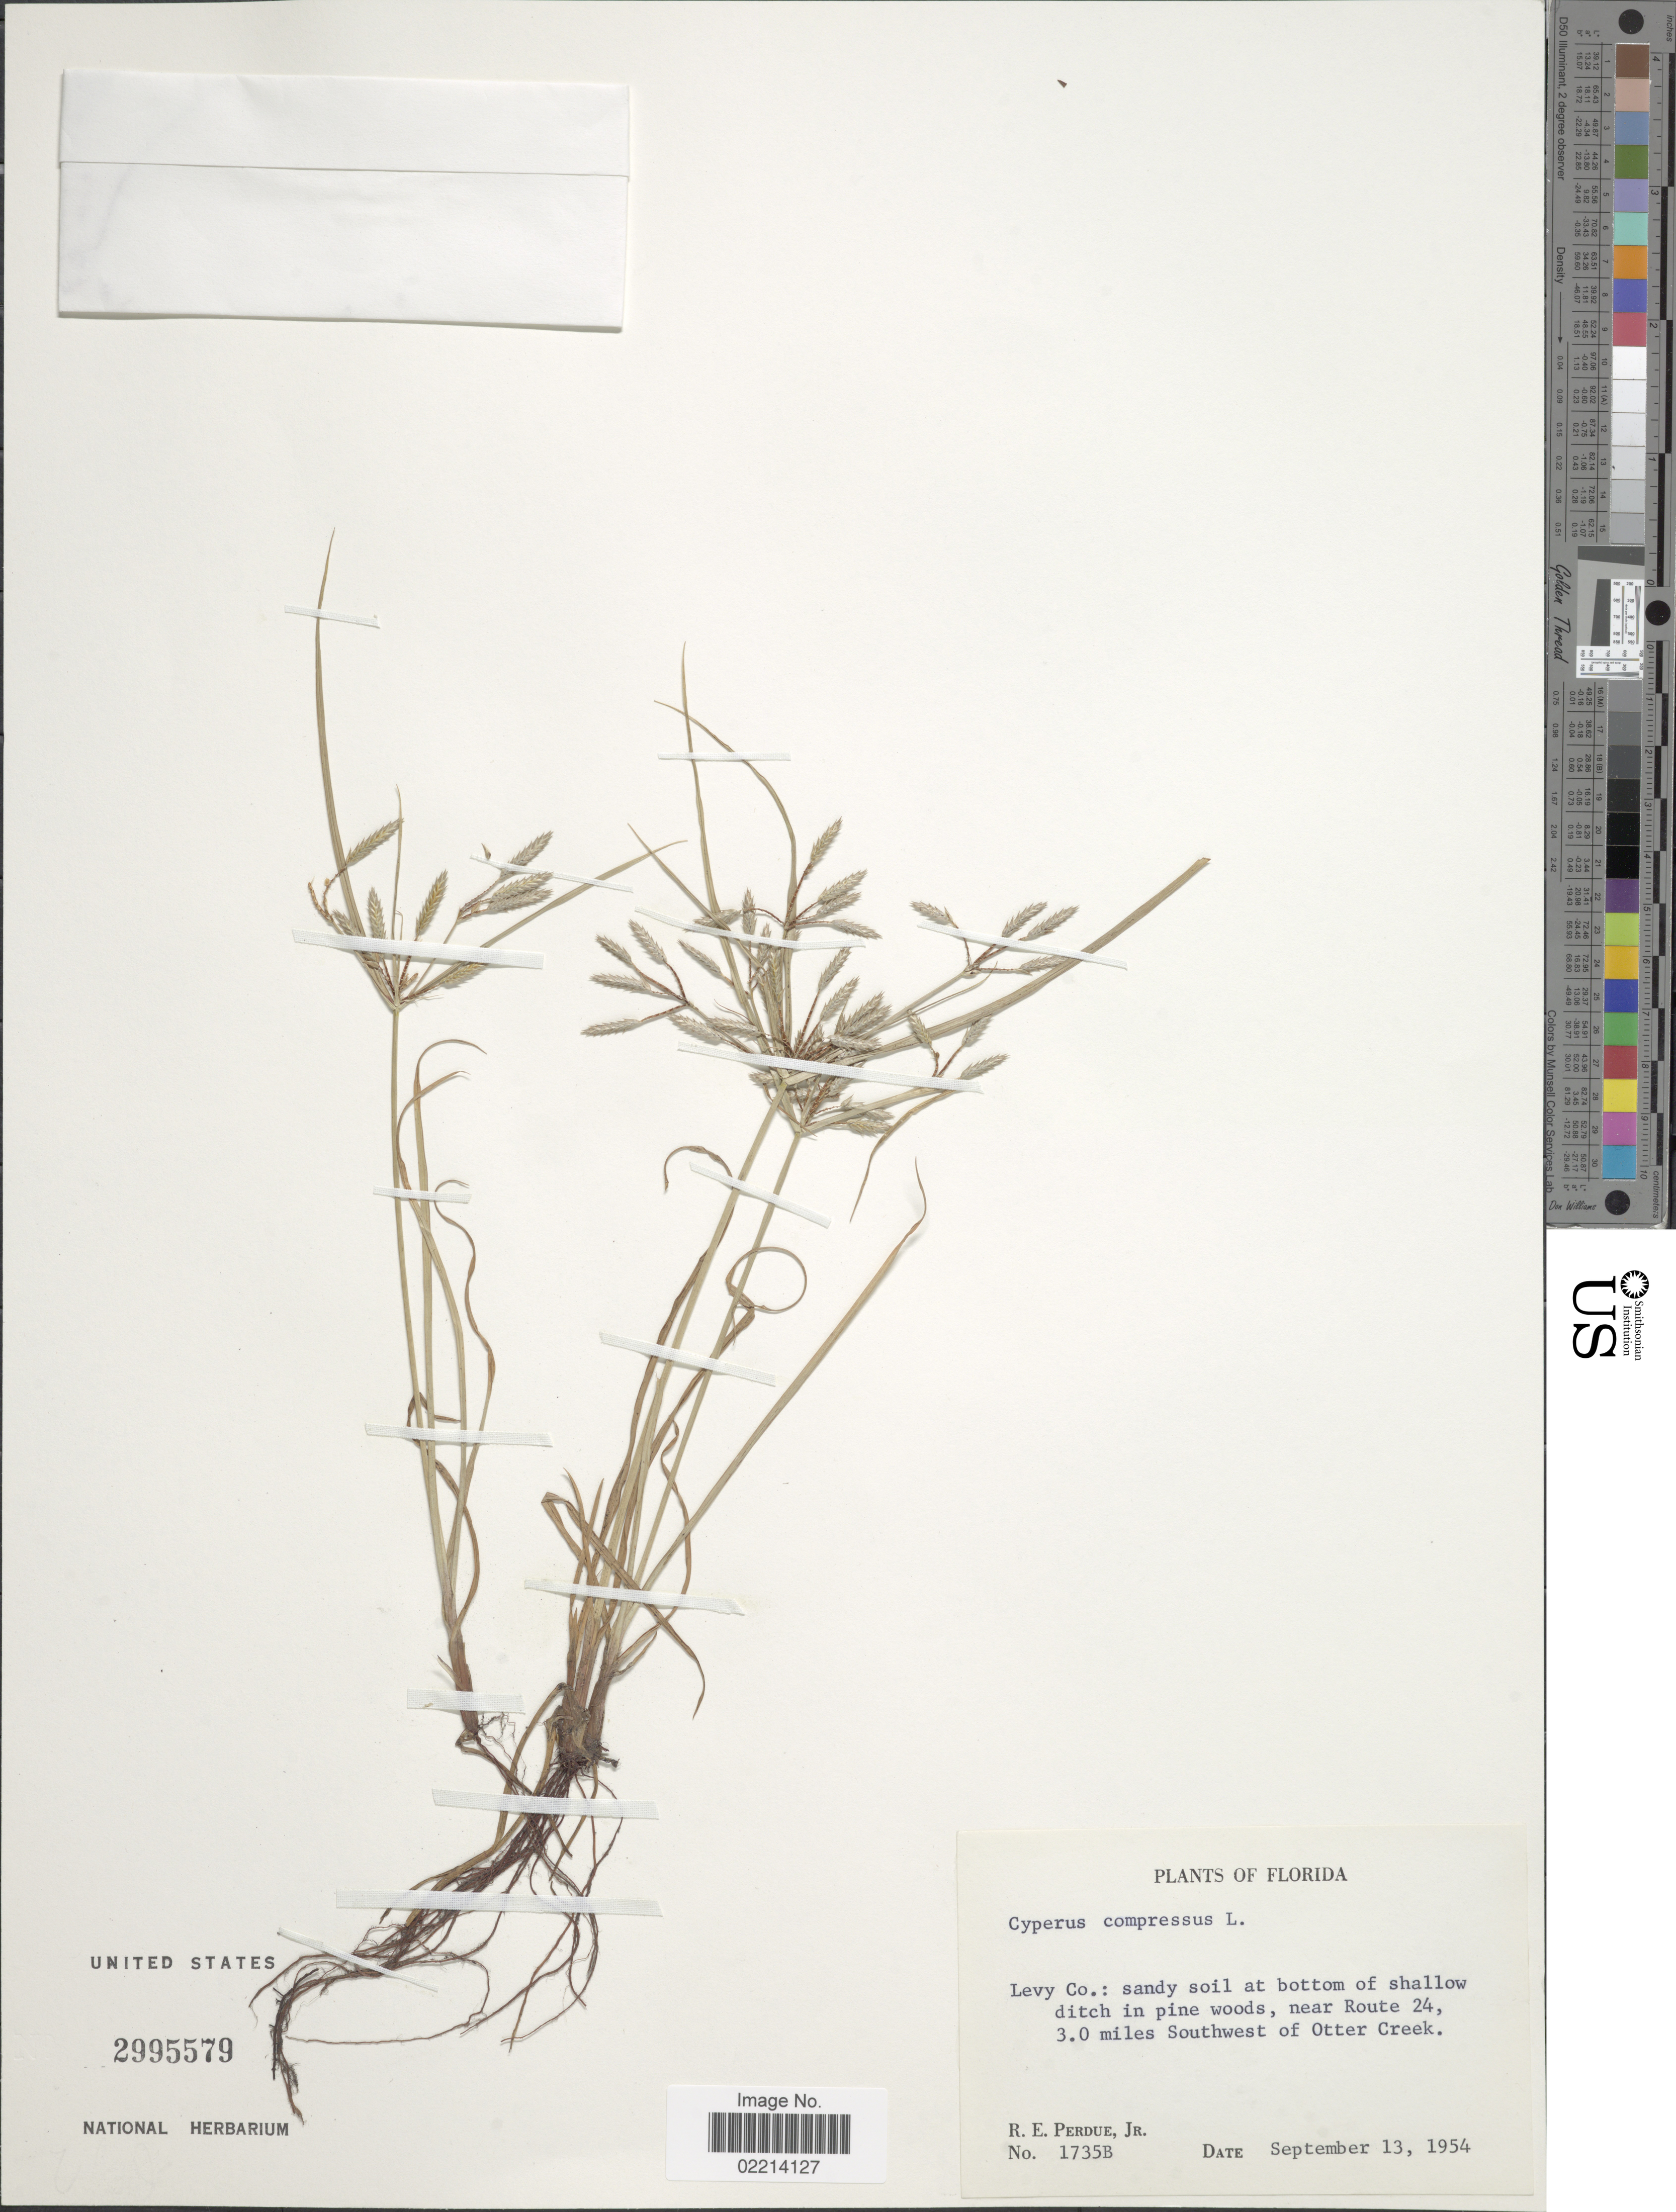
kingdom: Plantae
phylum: Tracheophyta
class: Liliopsida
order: Poales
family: Cyperaceae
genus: Cyperus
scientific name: Cyperus compressus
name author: L.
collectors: R. E. Perdue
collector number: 1735B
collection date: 1954-09-13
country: United States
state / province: Florida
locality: Levy Co.: sandy soil at bottom of shallow ditch in pine woods, near Route 24, 3.0 miles Southwest of Otter Creek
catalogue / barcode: US 2995579